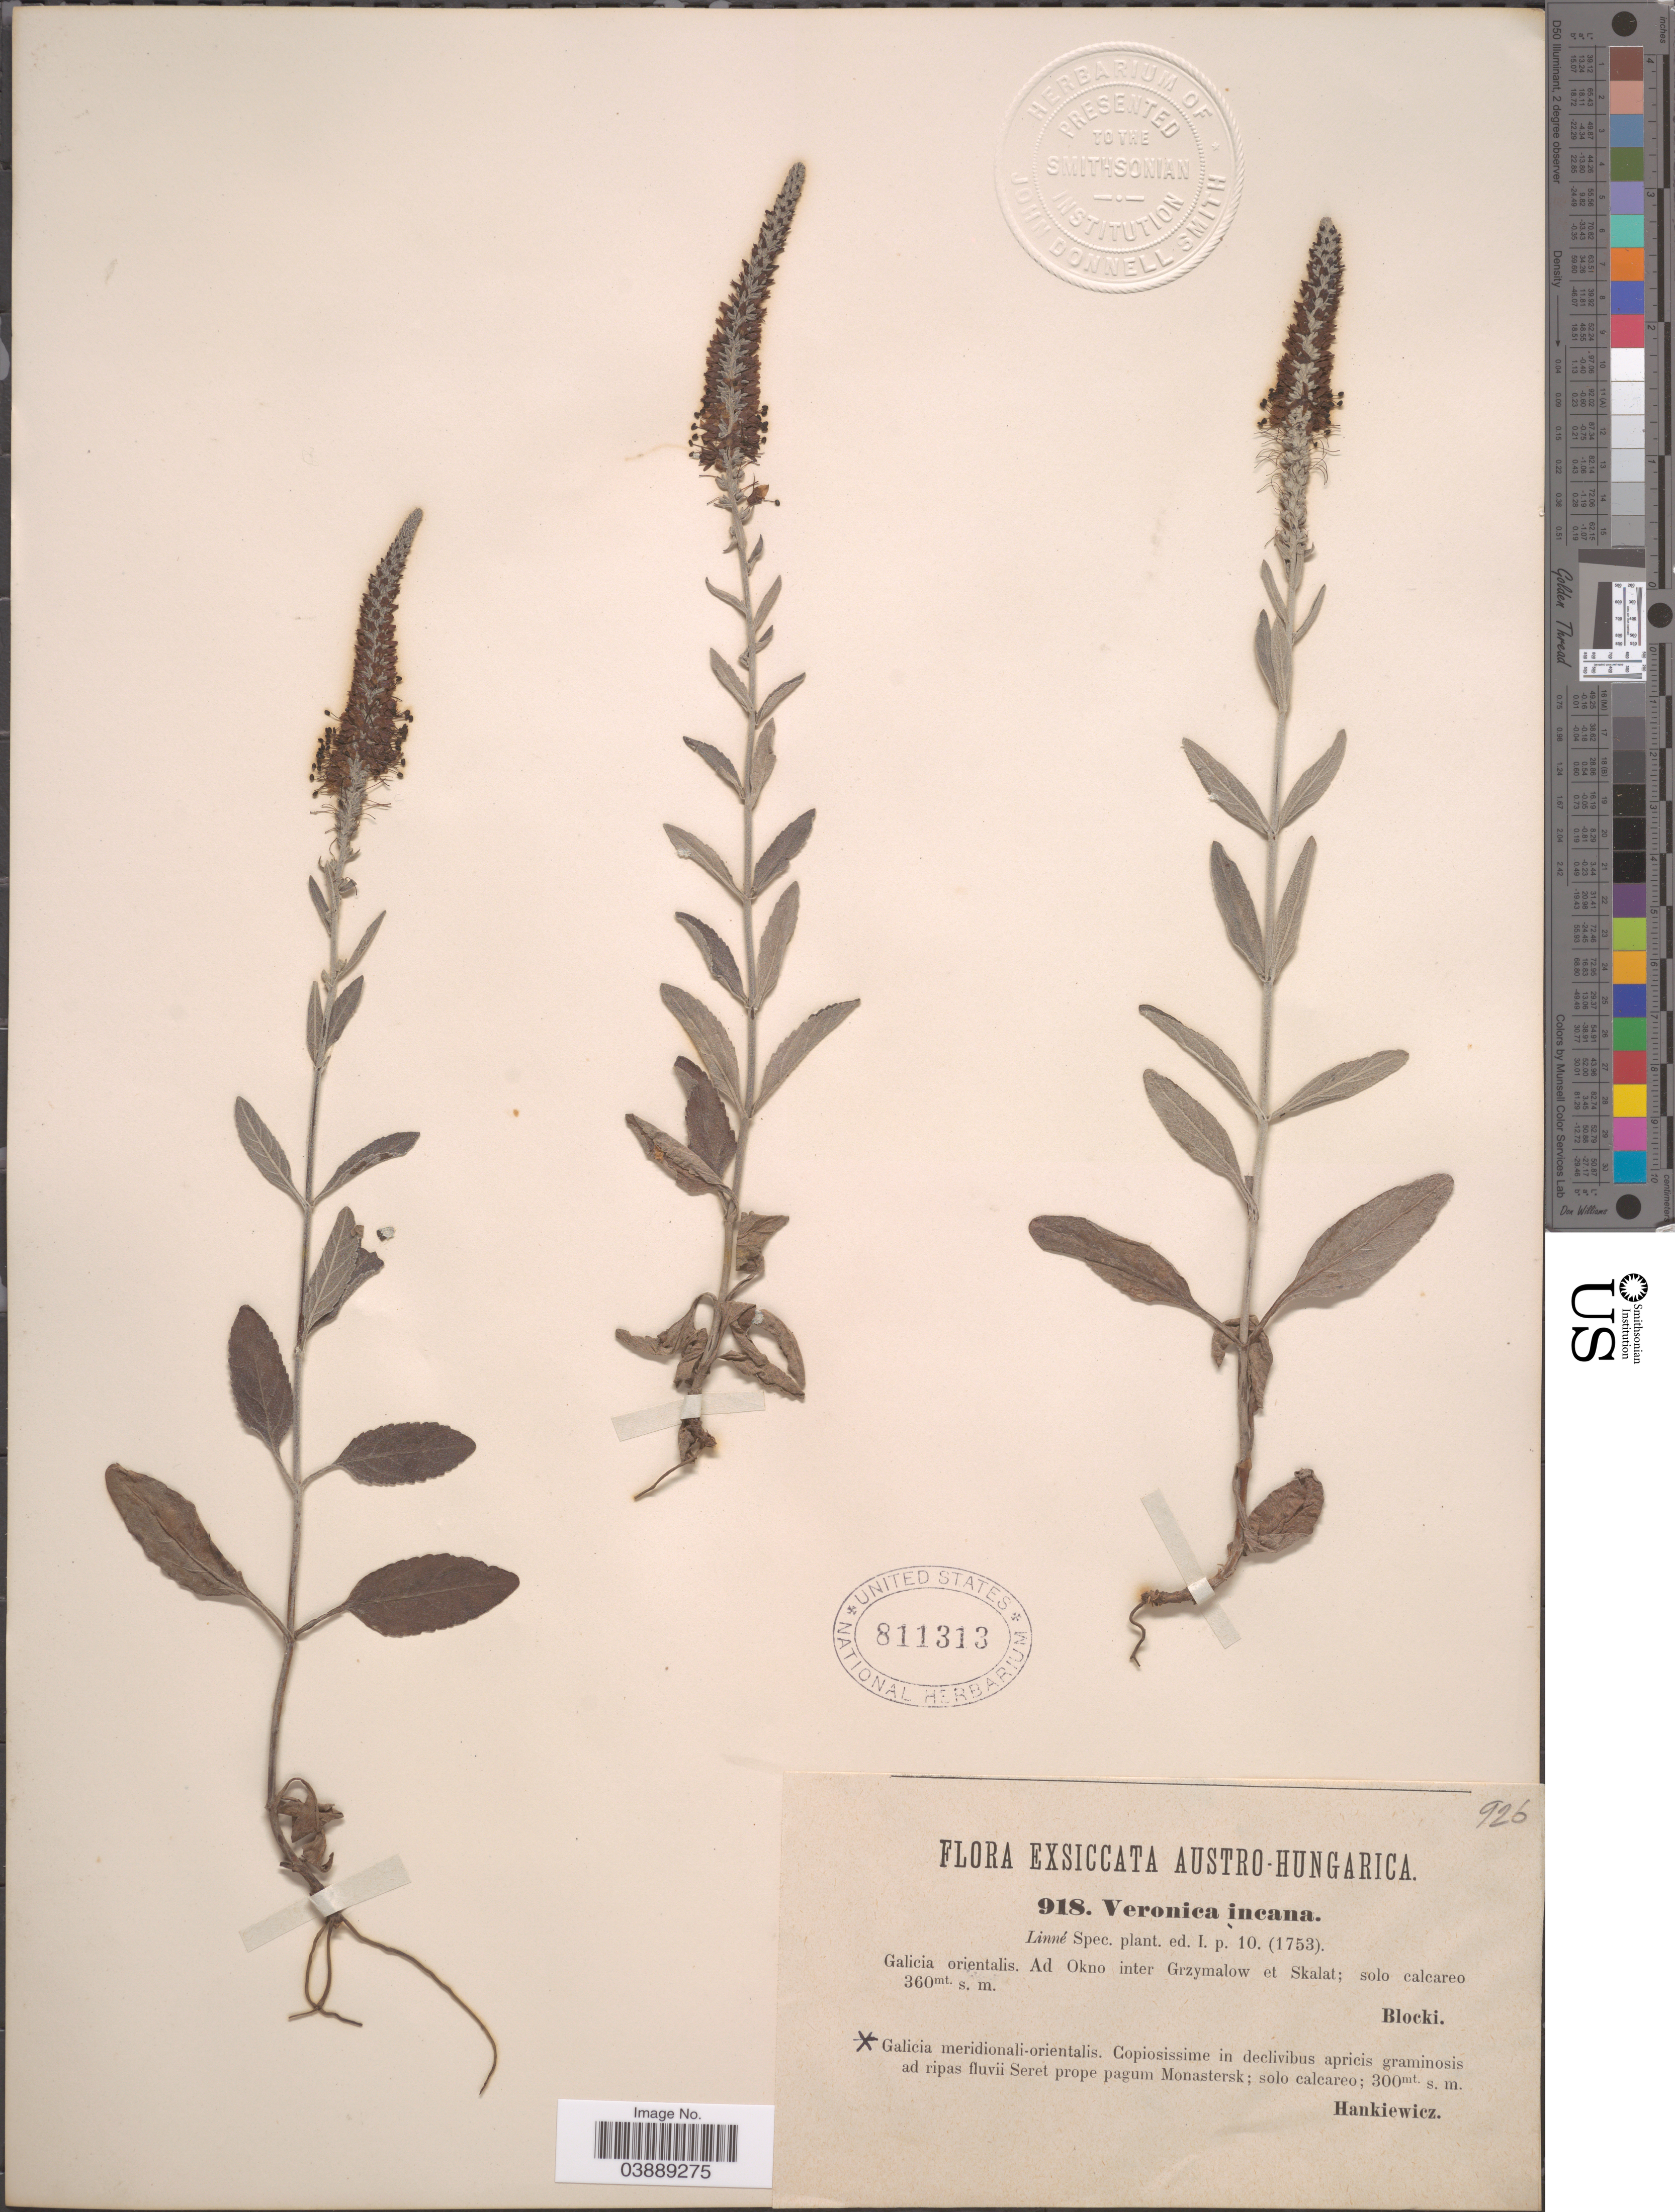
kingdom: Plantae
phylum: Tracheophyta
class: Magnoliopsida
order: Lamiales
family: Plantaginaceae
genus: Veronica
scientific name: Veronica incana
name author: L.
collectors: Hankiewicz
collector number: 918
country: Spain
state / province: Galicia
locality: Austro-Hungarica. Galicia meridionali-orientalis. Copiosissime in declivibus apricis graminosis ad ripas fluvii Seret prope pagum Monastersk.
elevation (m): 300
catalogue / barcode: US 811313